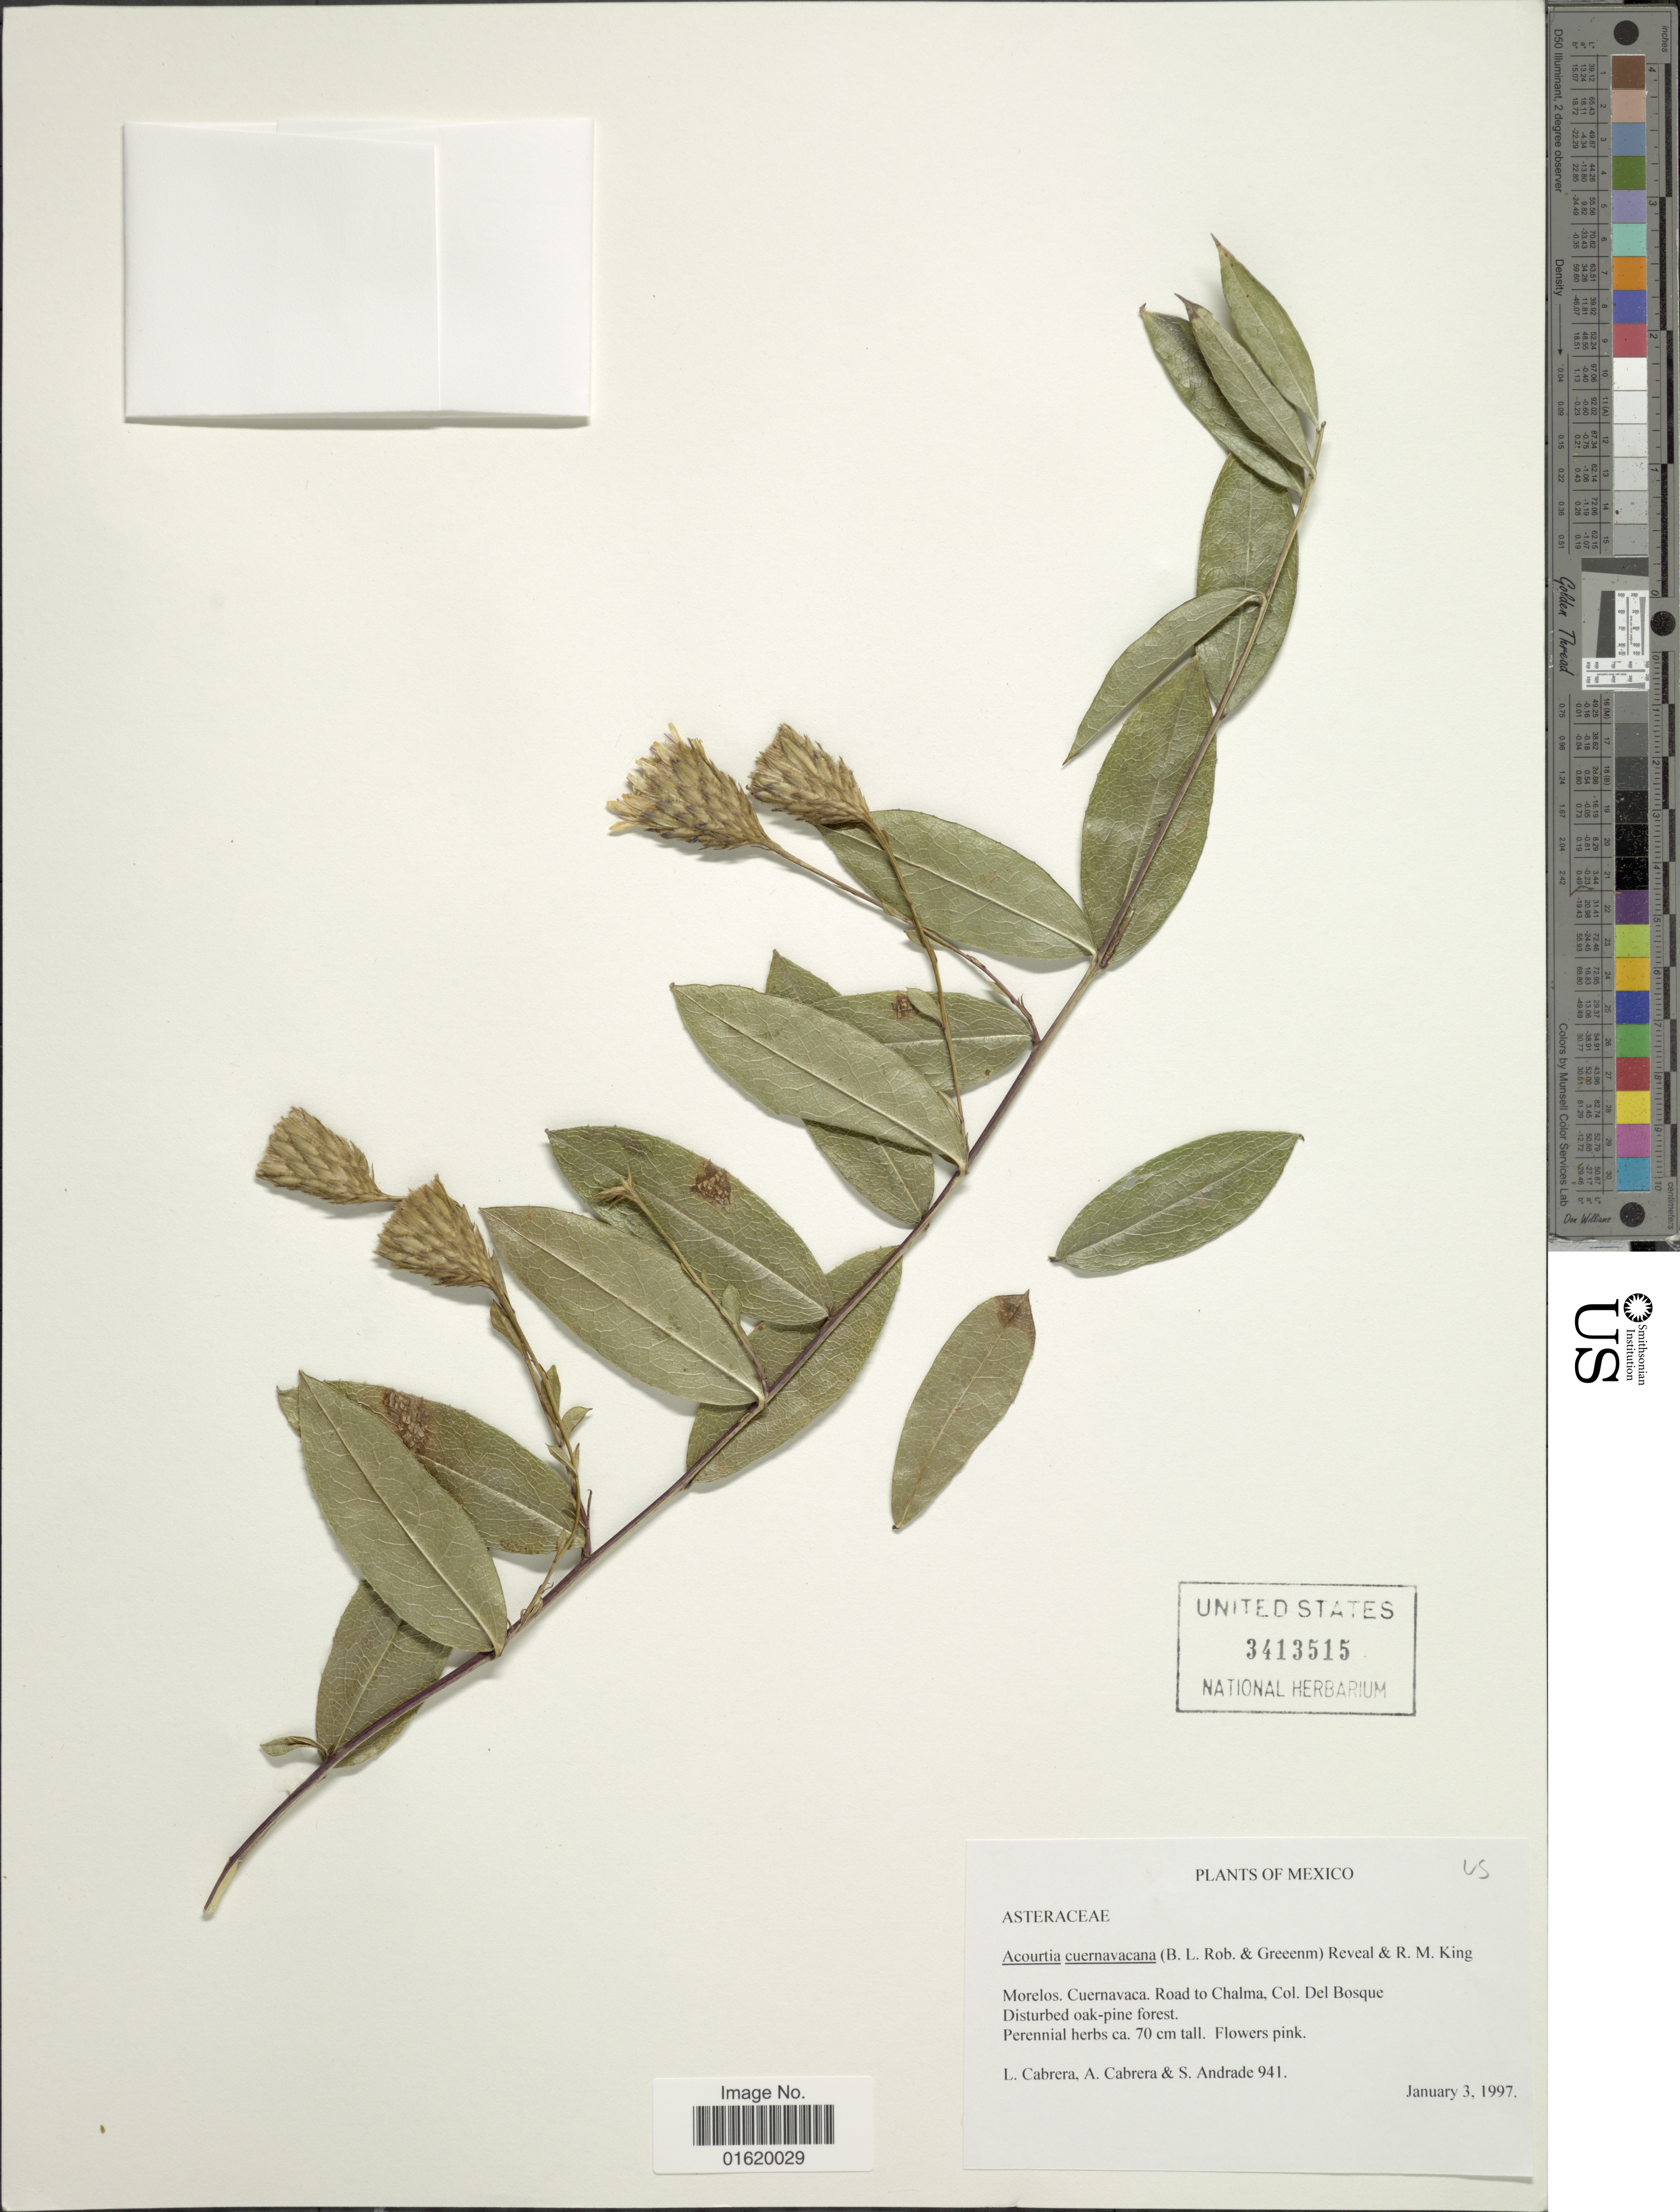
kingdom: Plantae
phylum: Tracheophyta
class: Magnoliopsida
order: Asterales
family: Asteraceae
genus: Acourtia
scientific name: Acourtia cuernavacana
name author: (B.L. Rob. & Greenm.) Reveal & R.M. King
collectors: L. Cabrera, A. Cabrera & S. Andrade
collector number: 941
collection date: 1997-01-03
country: Mexico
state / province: Morelos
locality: Cuernavaca, road to Chalma, Col. Del Bosque, disturbed oak-pine forest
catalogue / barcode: US 3413515